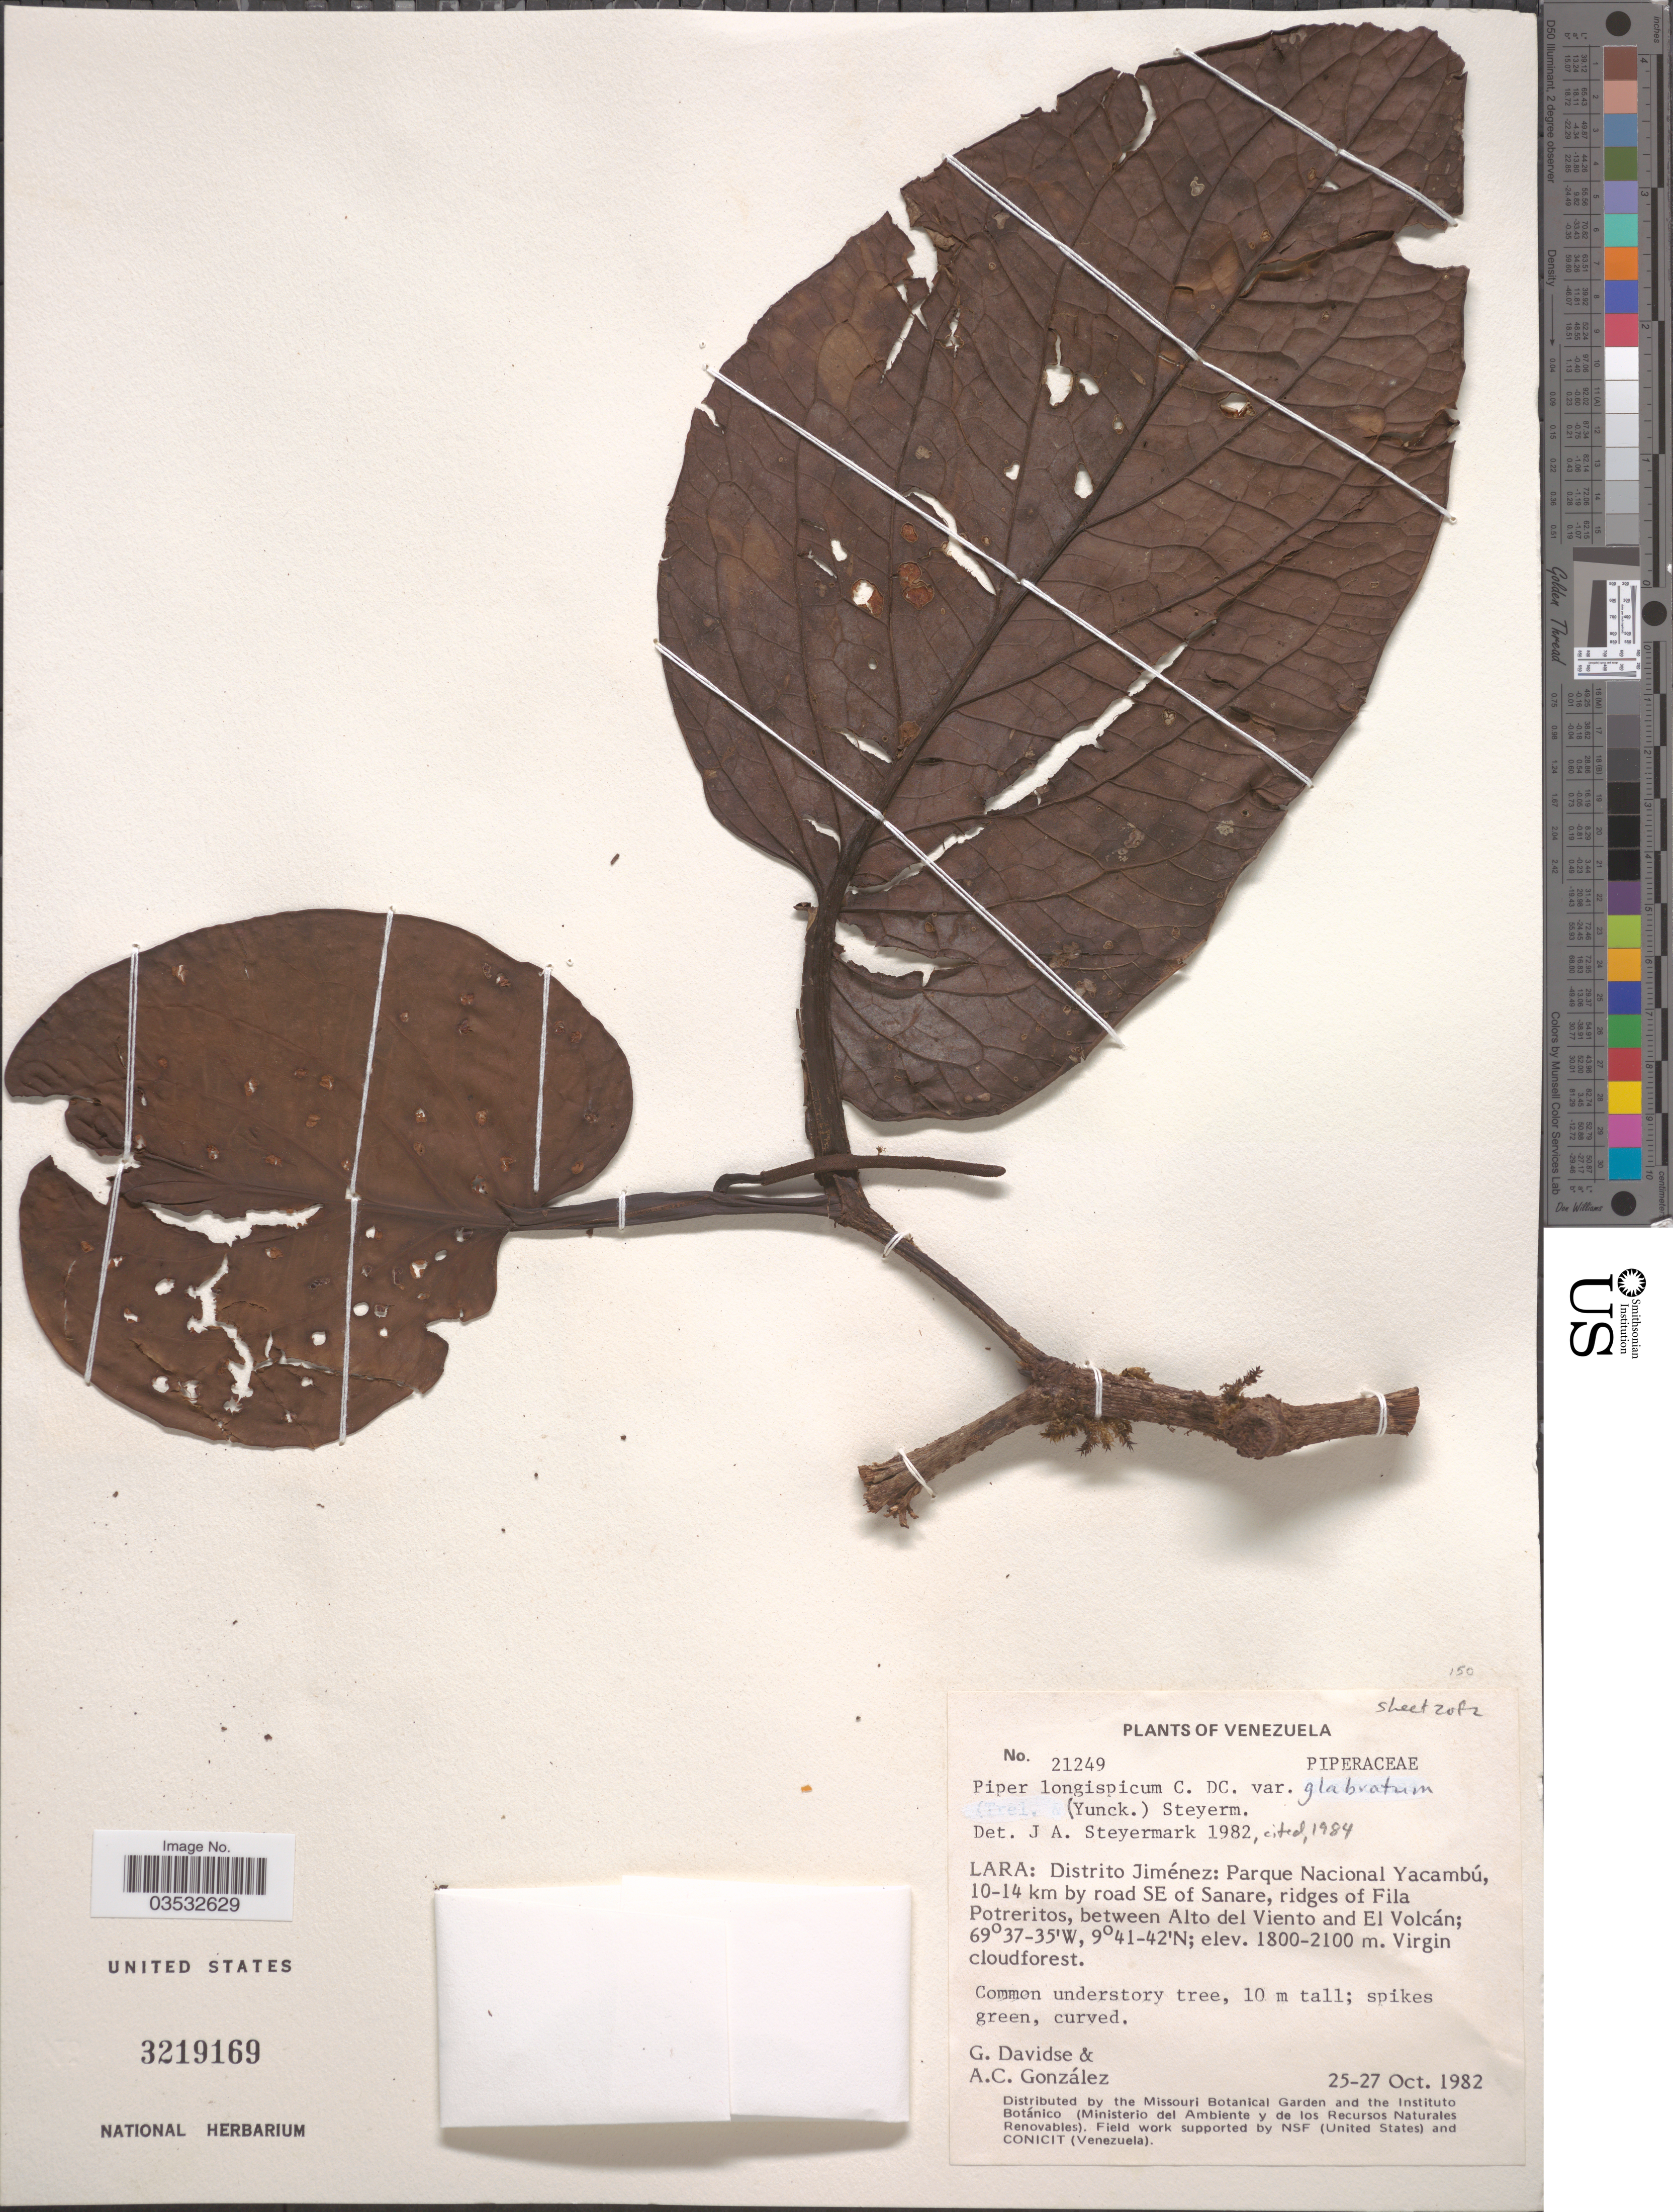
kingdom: Plantae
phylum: Tracheophyta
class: Magnoliopsida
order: Piperales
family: Piperaceae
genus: Piper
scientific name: Piper longispicum var. glabratum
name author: (Yunck.) Steyerm.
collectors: G. Davidse & A. C. González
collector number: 21249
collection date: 1982-10-25/1982-10-27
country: Venezuela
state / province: Lara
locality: Distrito Jiménez: Parque Nacional Yacambú, 10-14 km by road SE of Sanare, ridges of Fila Potreritos, between Alto del Viento and El Volcán.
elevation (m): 1800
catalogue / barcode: US 3219169